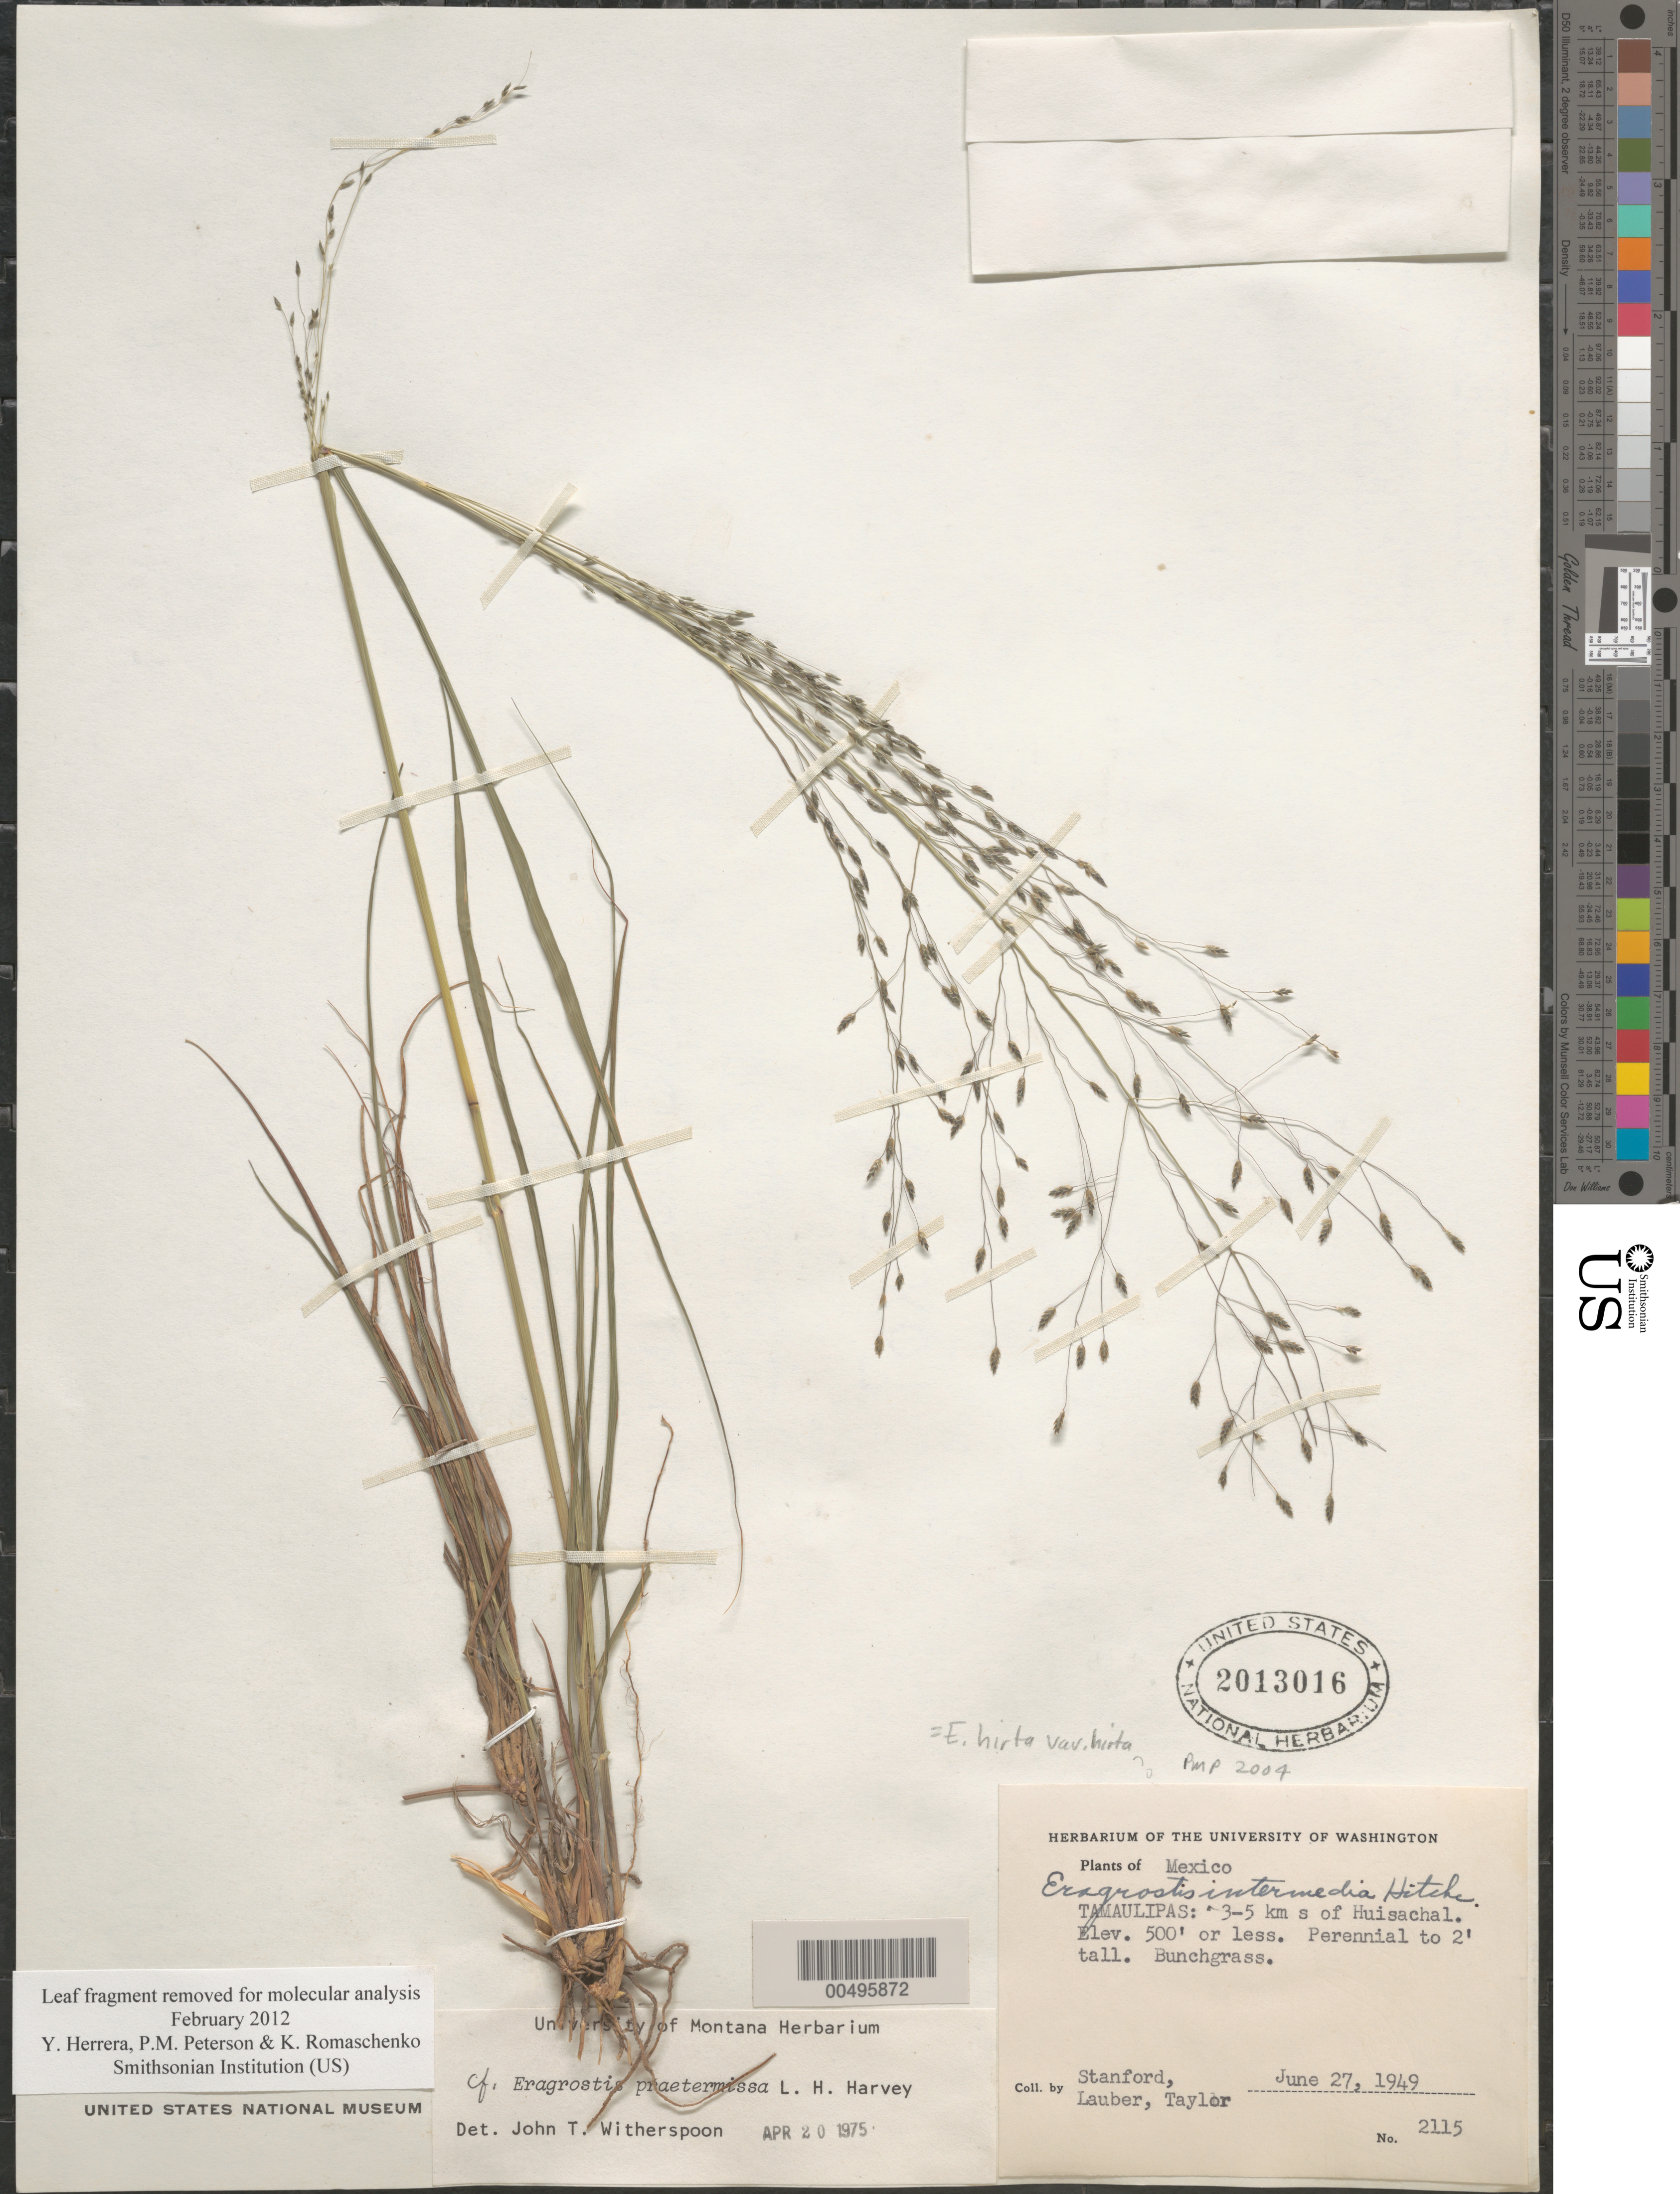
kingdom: Plantae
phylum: Tracheophyta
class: Liliopsida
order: Poales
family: Poaceae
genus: Eragrostis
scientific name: Eragrostis intermedia var. praetermissa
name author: (L.H. Harv.) Witherspoon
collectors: -. Stanford, -. Lauber & -- Taylor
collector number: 2115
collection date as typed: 27 Jun 1949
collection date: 1949-06-27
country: Mexico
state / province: Tamaulipas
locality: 3-5 km S of Huisachal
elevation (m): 0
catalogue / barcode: US 2013016